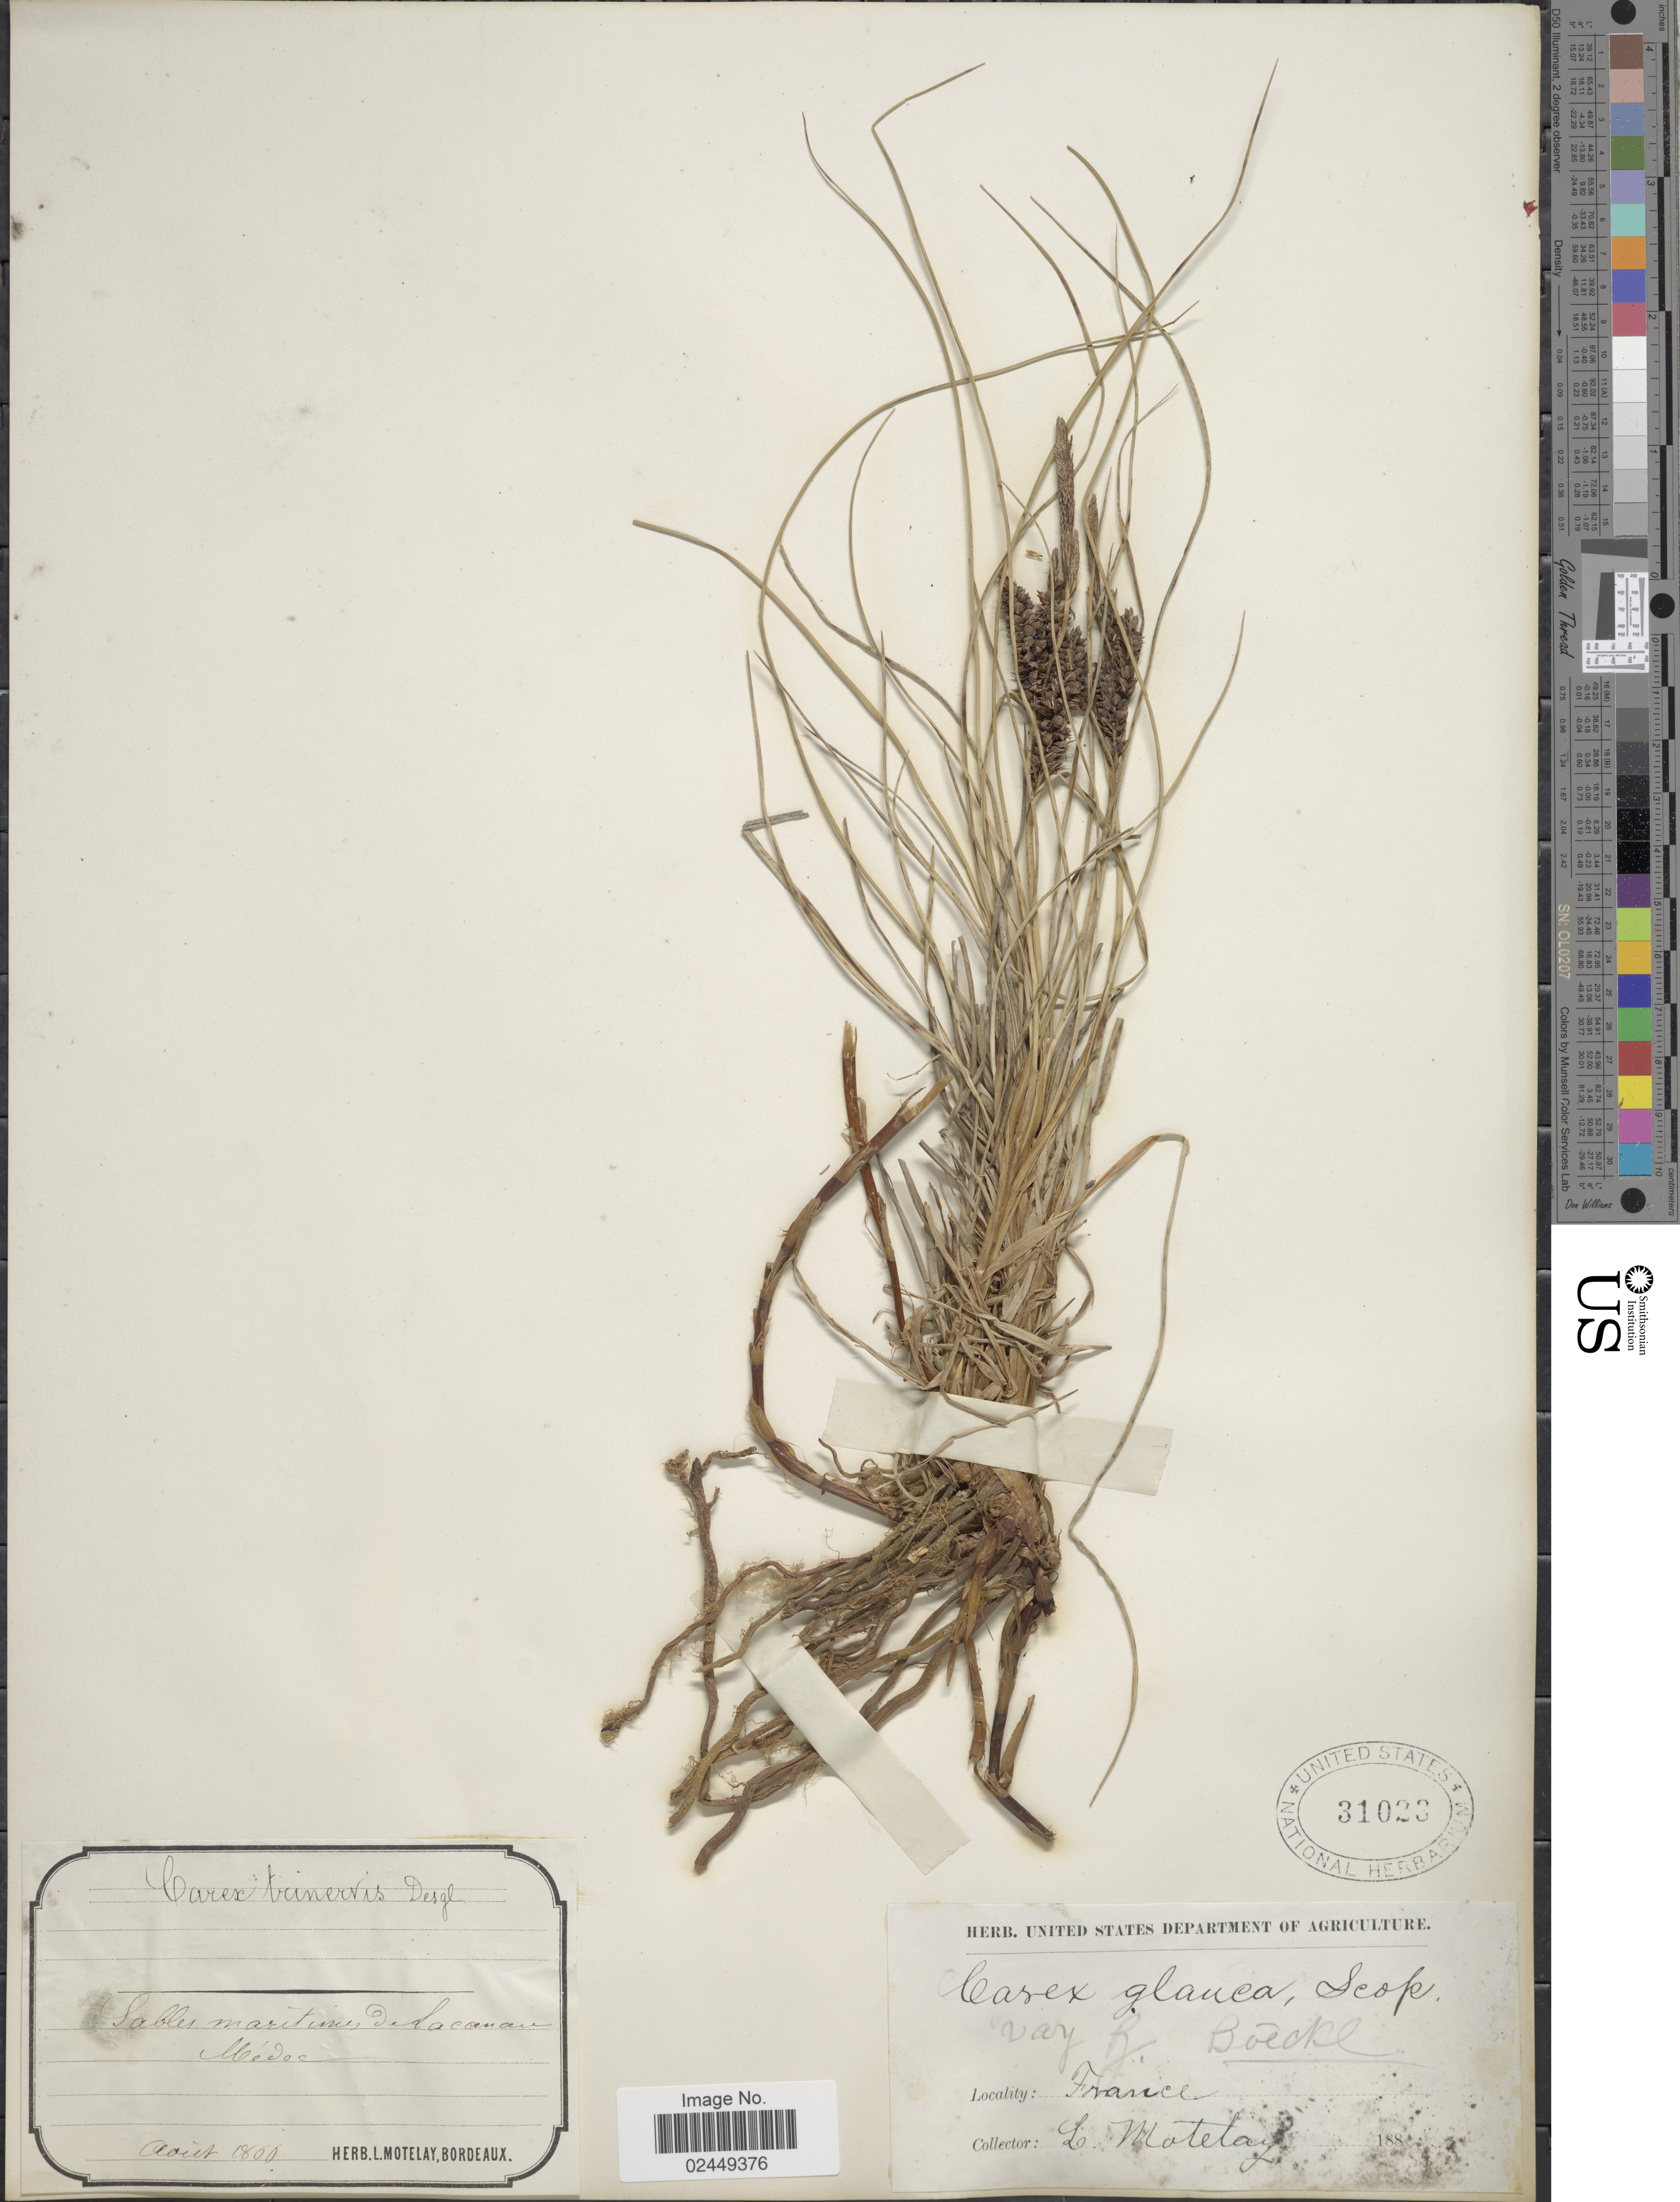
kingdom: Plantae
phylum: Tracheophyta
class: Liliopsida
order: Poales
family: Cyperaceae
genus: Carex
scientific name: Carex flacca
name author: Schreb.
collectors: L. Motelay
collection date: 1800-08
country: France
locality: Sables maritinus, de Lacanau, Médoc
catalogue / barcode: US 31023